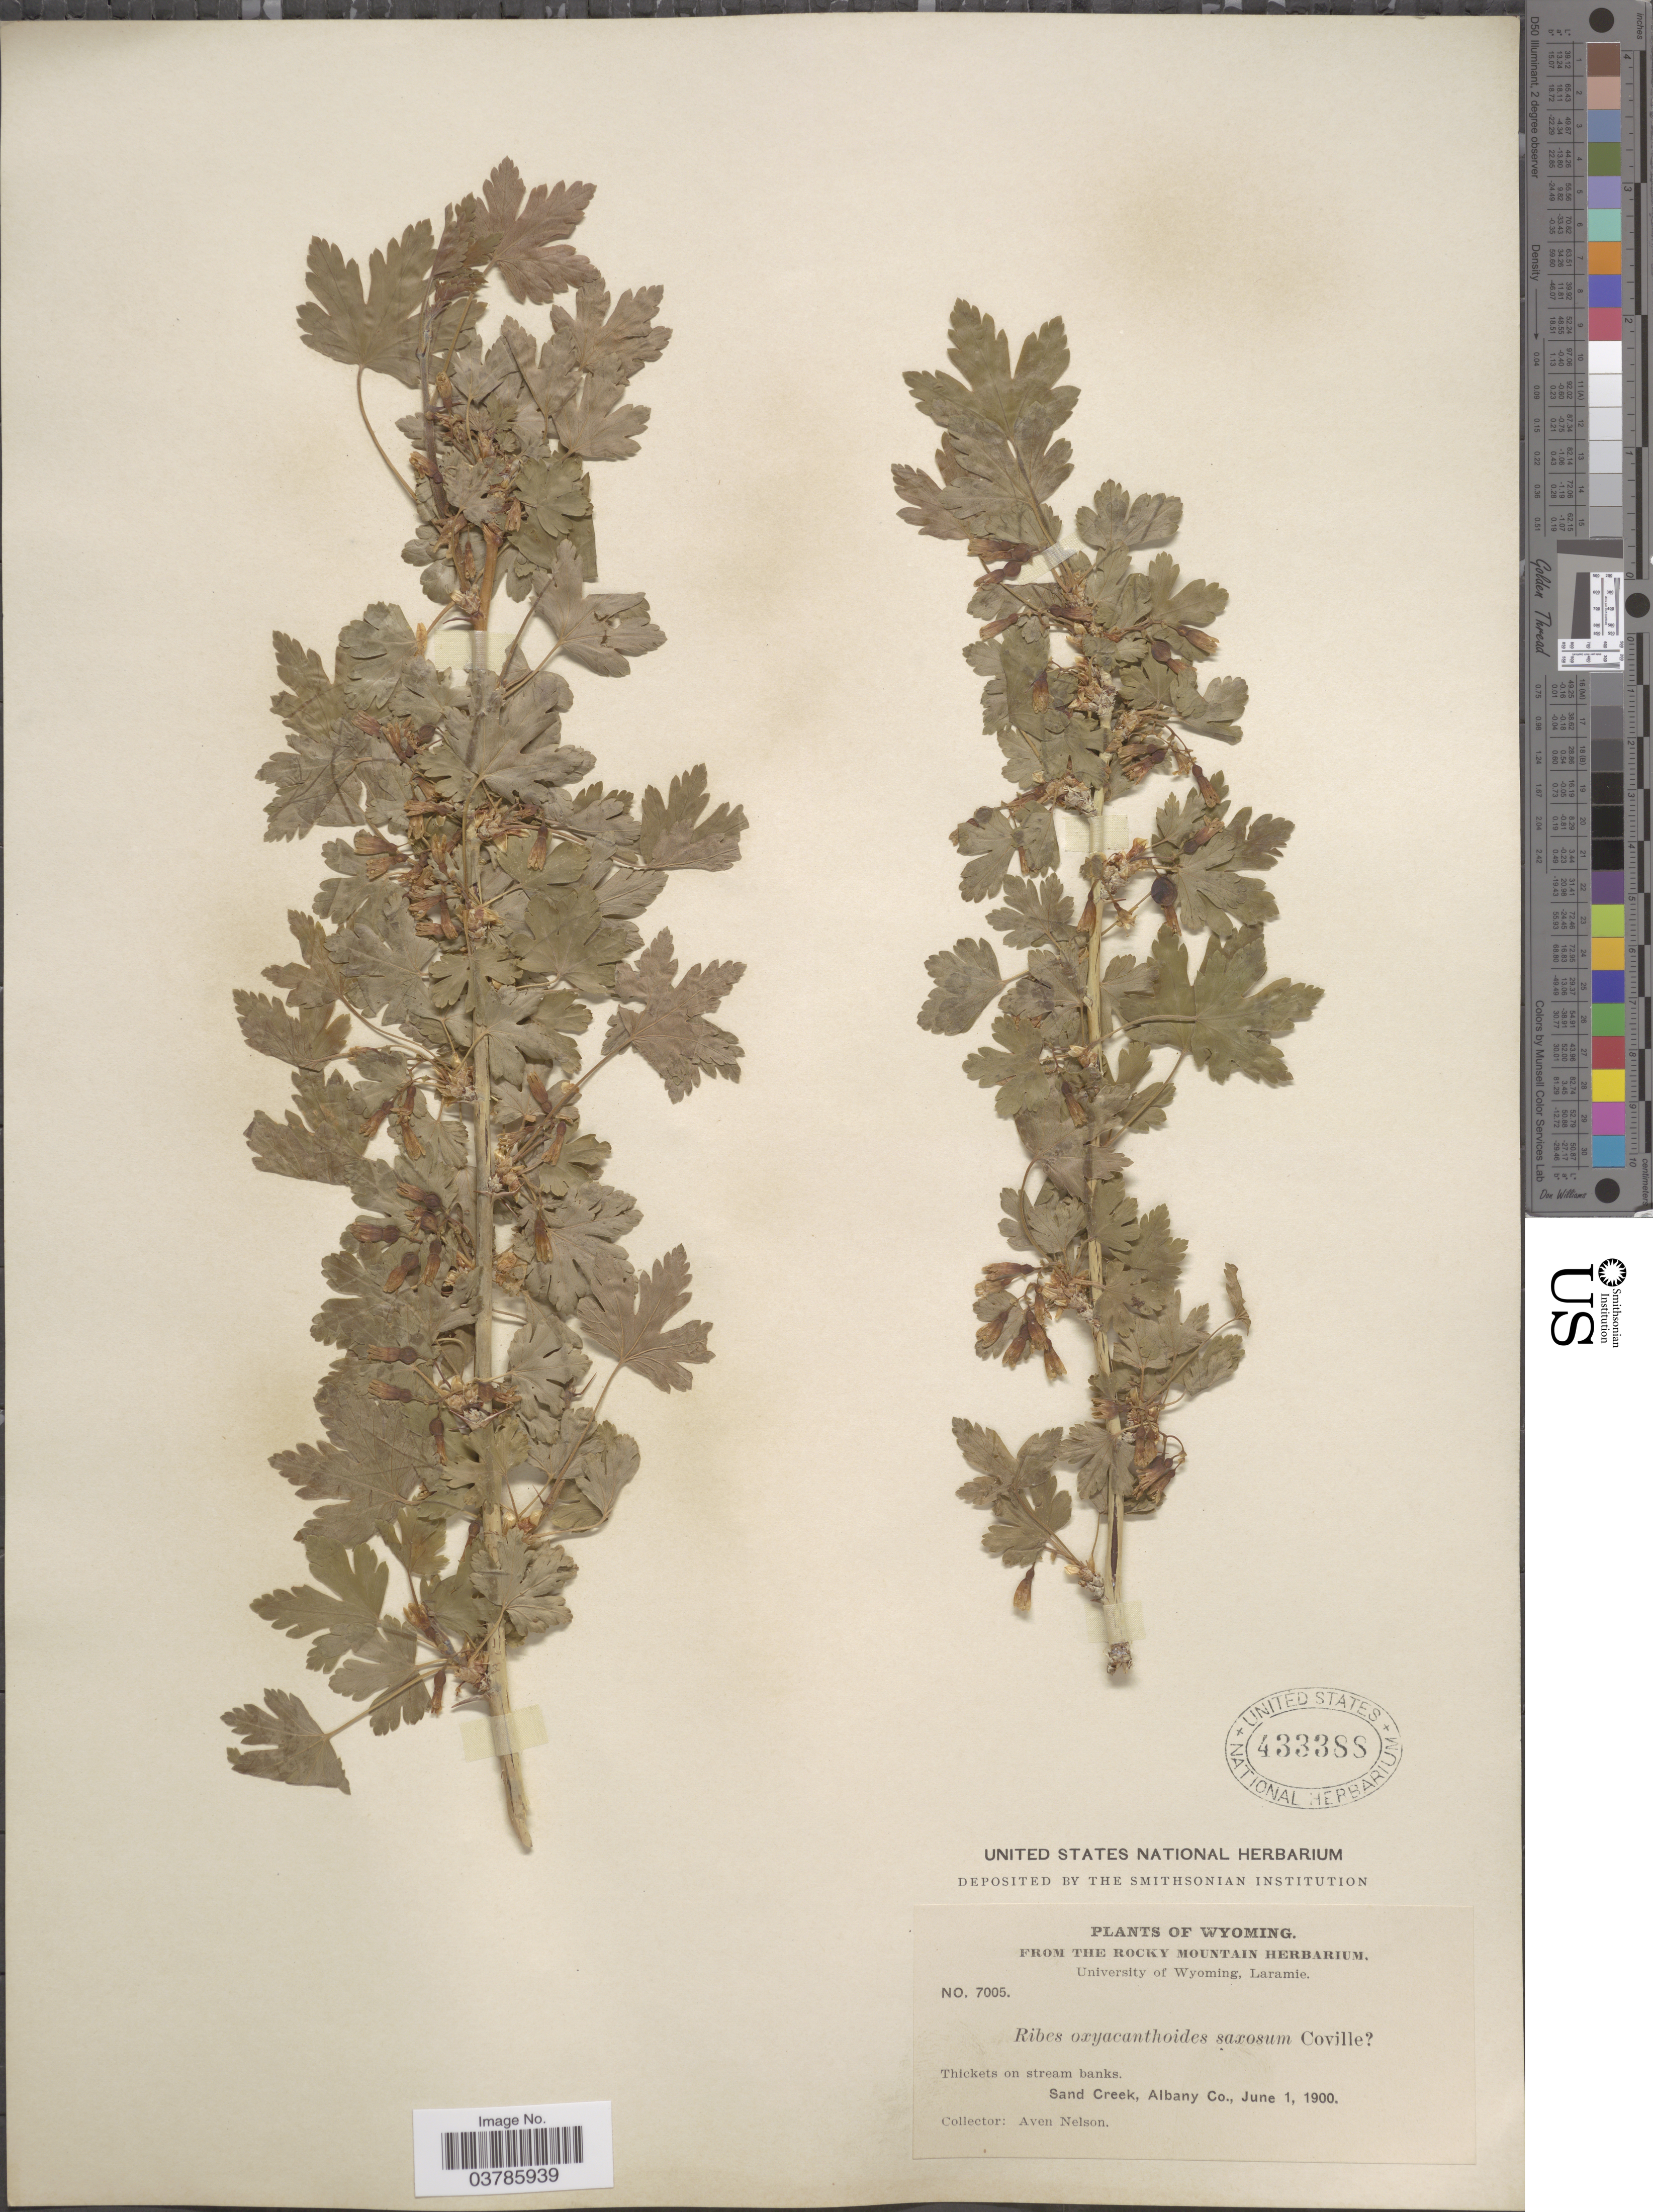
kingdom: Plantae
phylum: Tracheophyta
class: Magnoliopsida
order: Saxifragales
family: Grossulariaceae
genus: Ribes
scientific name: Ribes inerme var. inerme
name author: Rydb.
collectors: A. Nelson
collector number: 7005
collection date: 1900-06-01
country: United States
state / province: Wyoming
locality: Thickets on stream banks. Sand Creek, Albany Co.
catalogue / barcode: US 433388